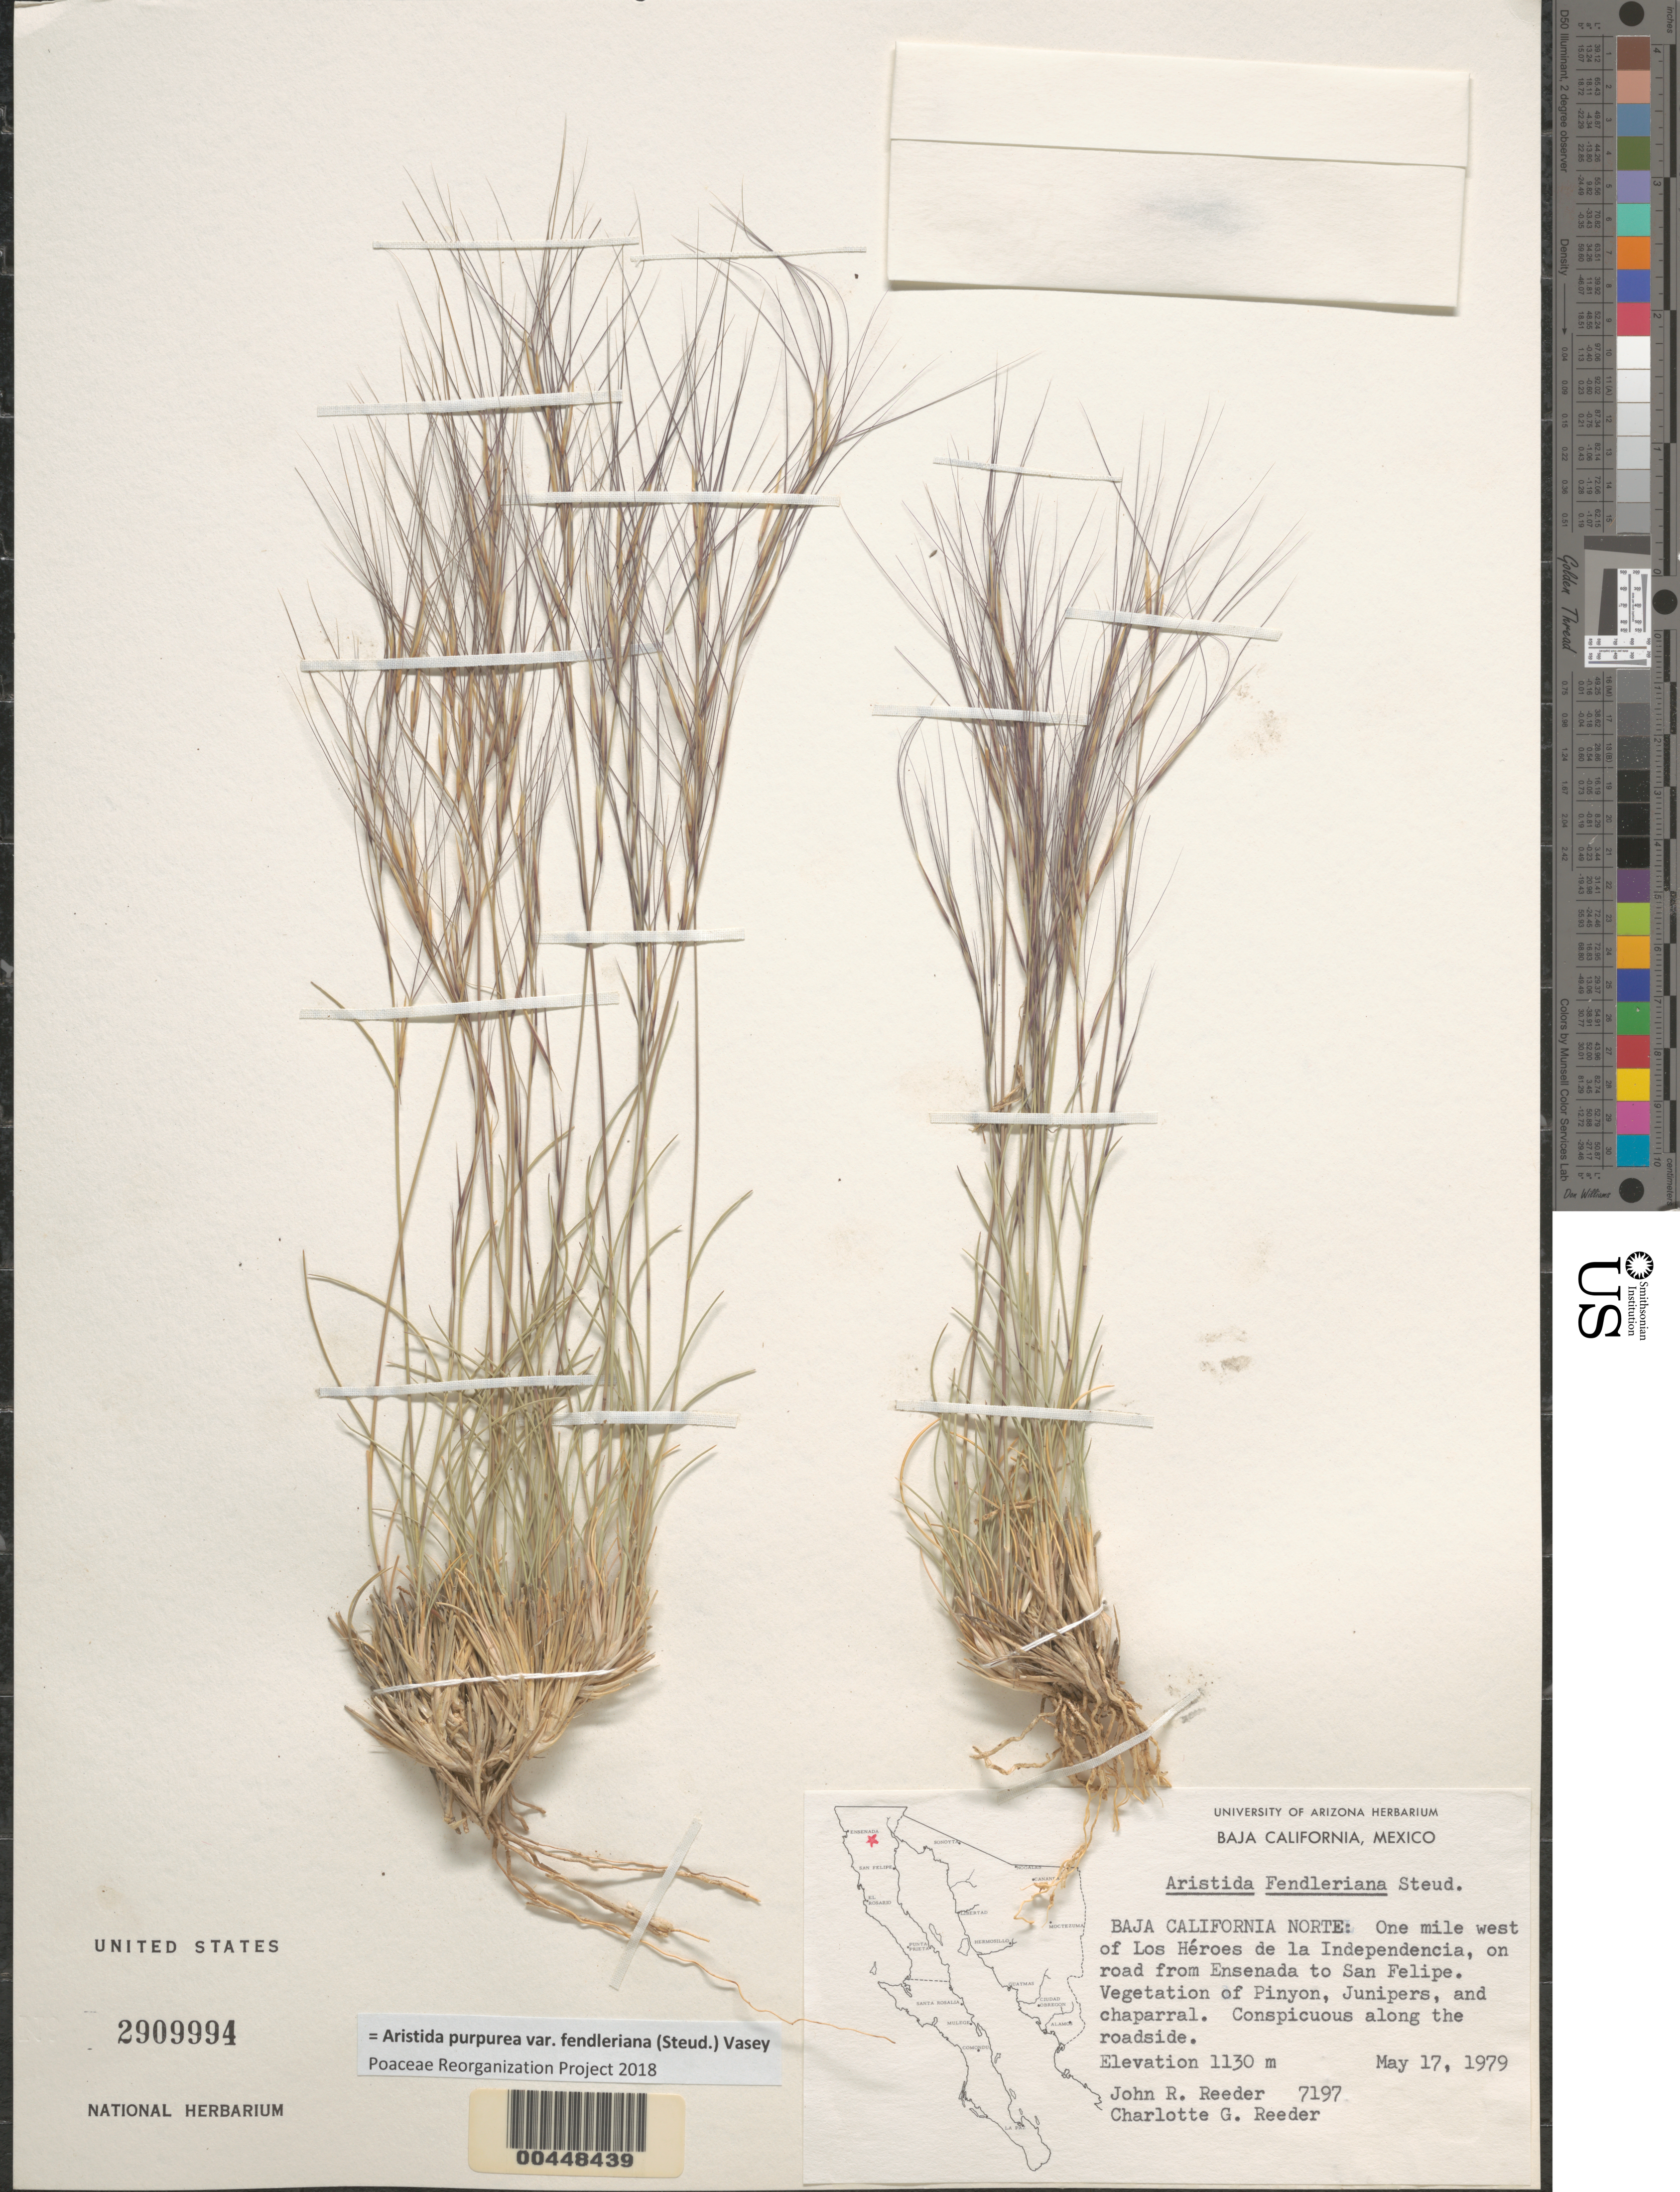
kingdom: Plantae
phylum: Tracheophyta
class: Liliopsida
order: Poales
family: Poaceae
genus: Aristida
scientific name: Aristida purpurea var. fendleriana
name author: (Steud.) Vasey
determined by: Poaceae Reorganization Project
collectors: J. R. Reeder & C. G. Reeder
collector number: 7197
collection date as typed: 17 May 1979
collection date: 1979-05-17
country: Mexico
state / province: Baja California Norte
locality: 1 mi W of Los Héroes de la Independencia, on road from Ensenada to San Felipe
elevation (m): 1130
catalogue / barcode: US 2909994